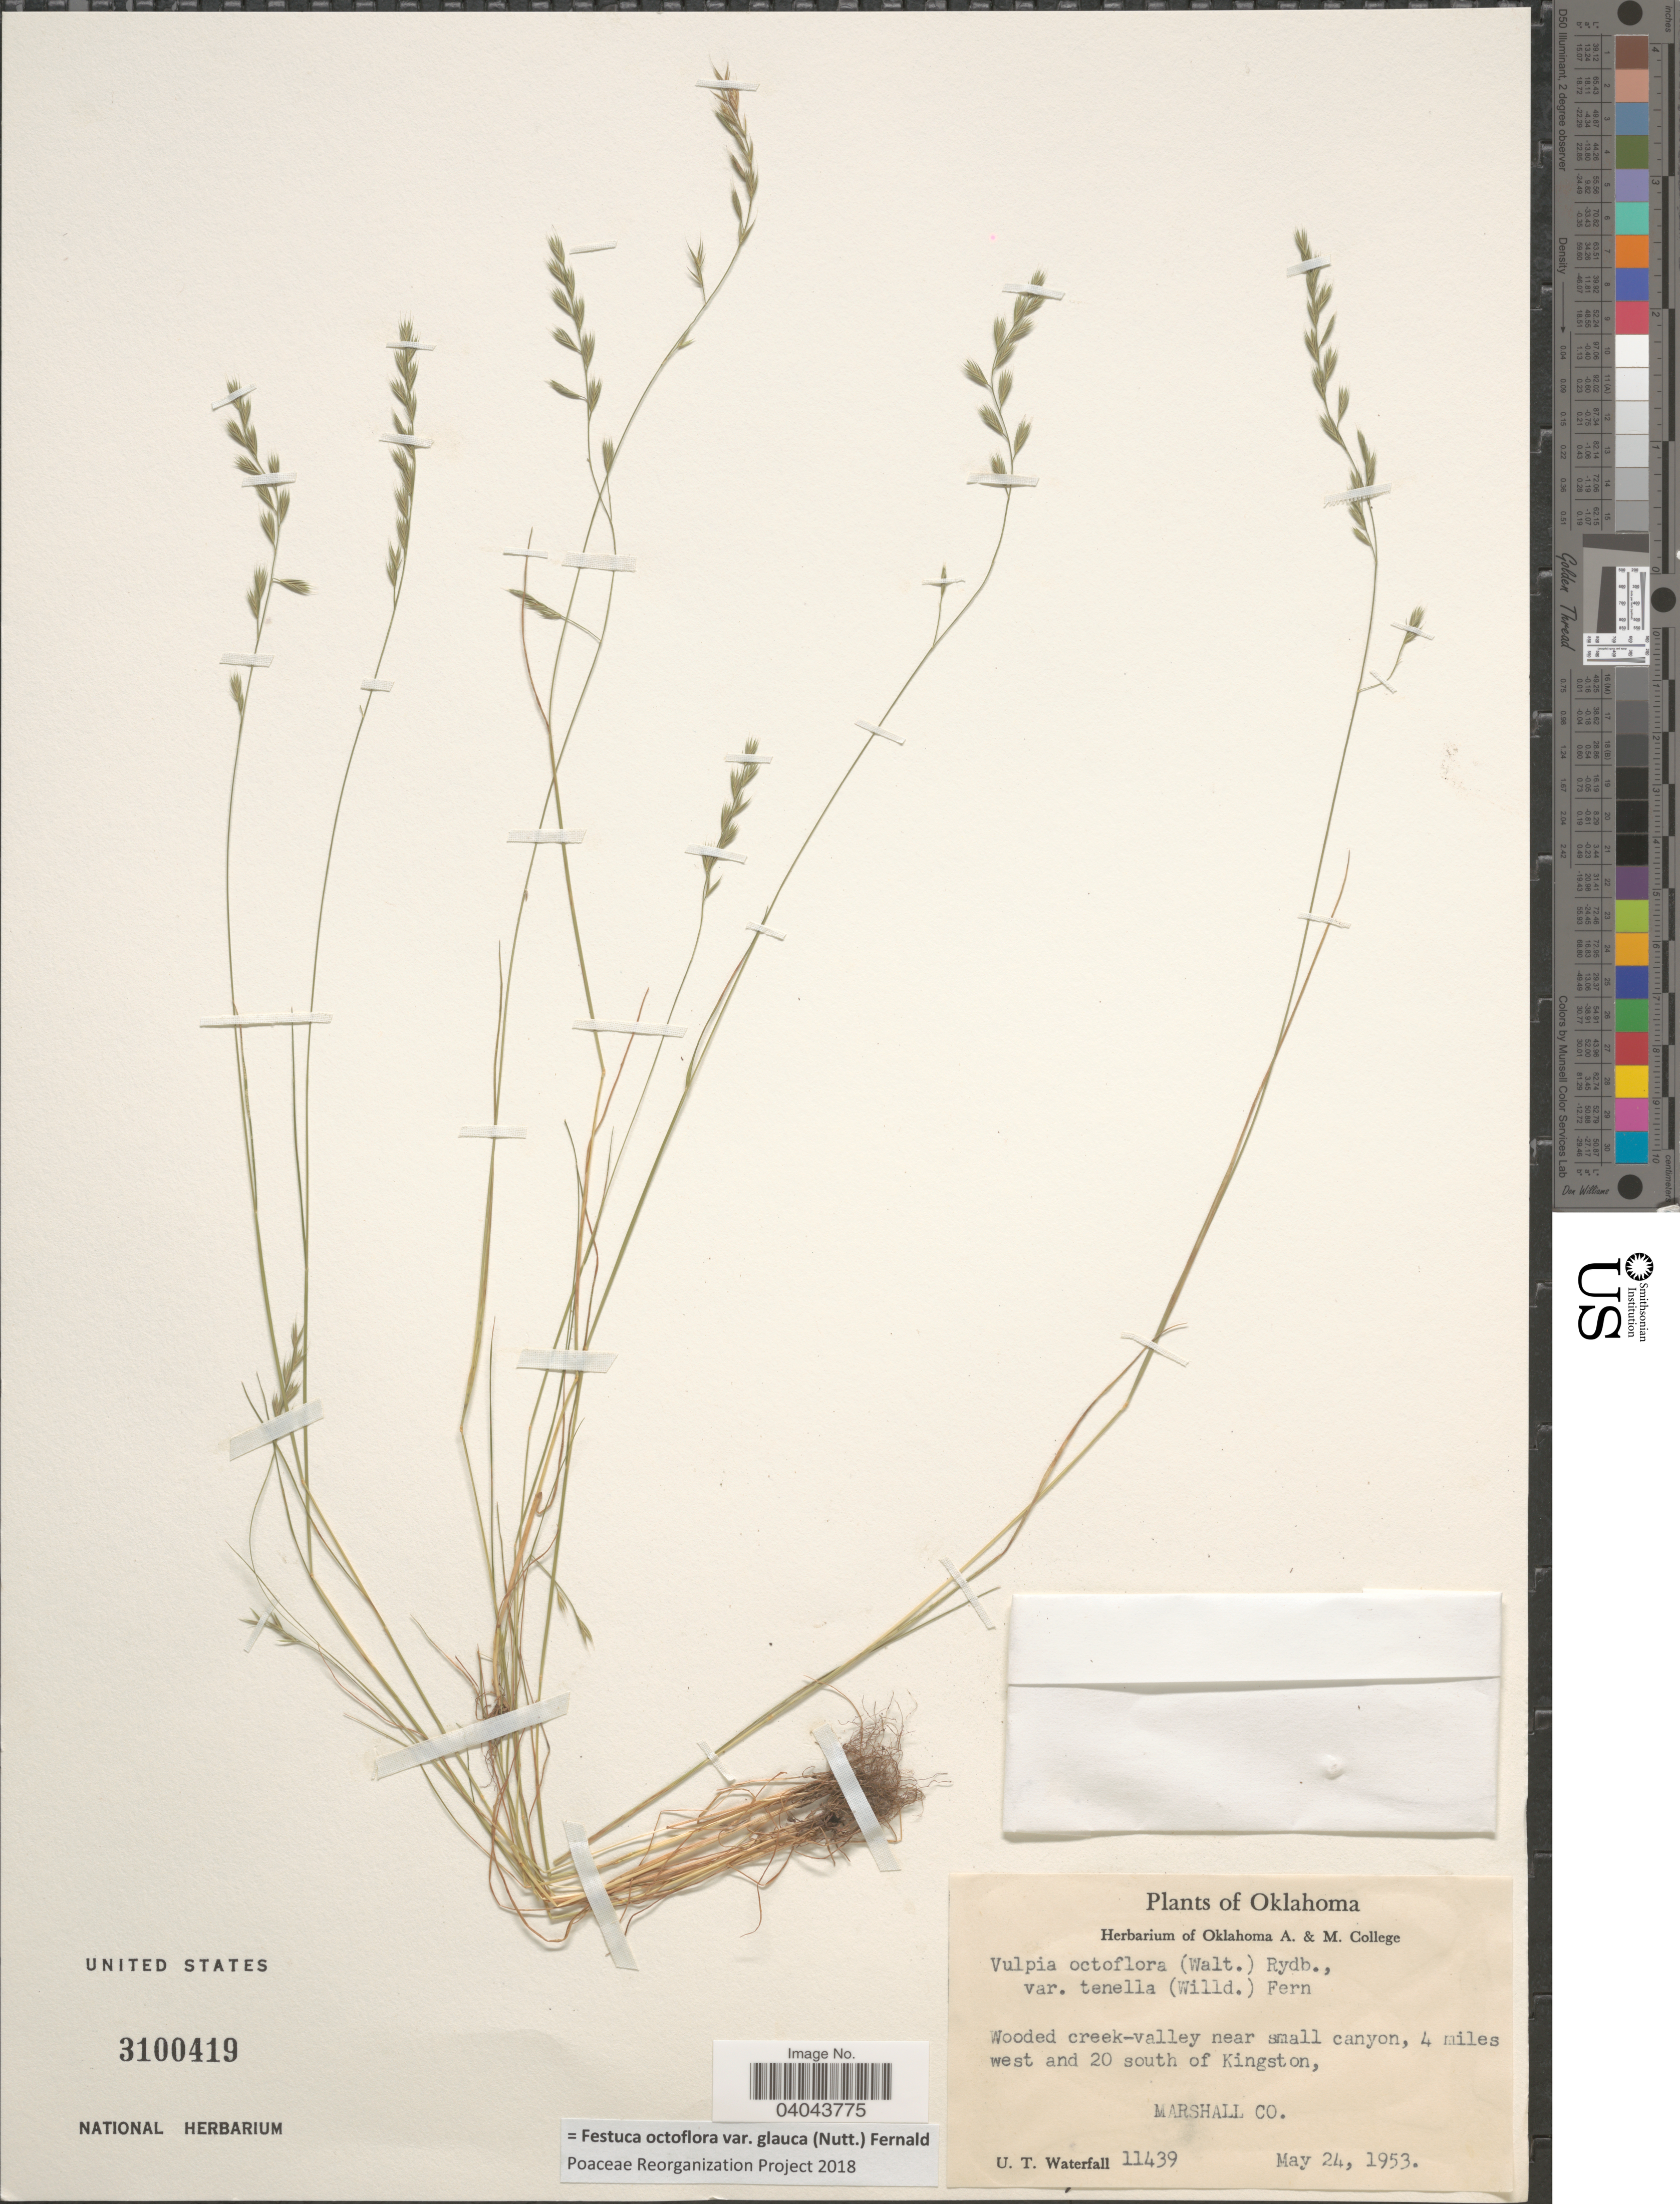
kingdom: Plantae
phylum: Tracheophyta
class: Liliopsida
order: Poales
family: Poaceae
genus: Festuca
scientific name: Festuca octoflora var. glauca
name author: (Nutt.) Fernald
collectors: U. T. Waterfall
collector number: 11439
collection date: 1953-05-24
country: United States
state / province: Oklahoma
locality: Near small canyon, 4 miles west and 20 south of Kingston, Marshall Co.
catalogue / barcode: US 3100419